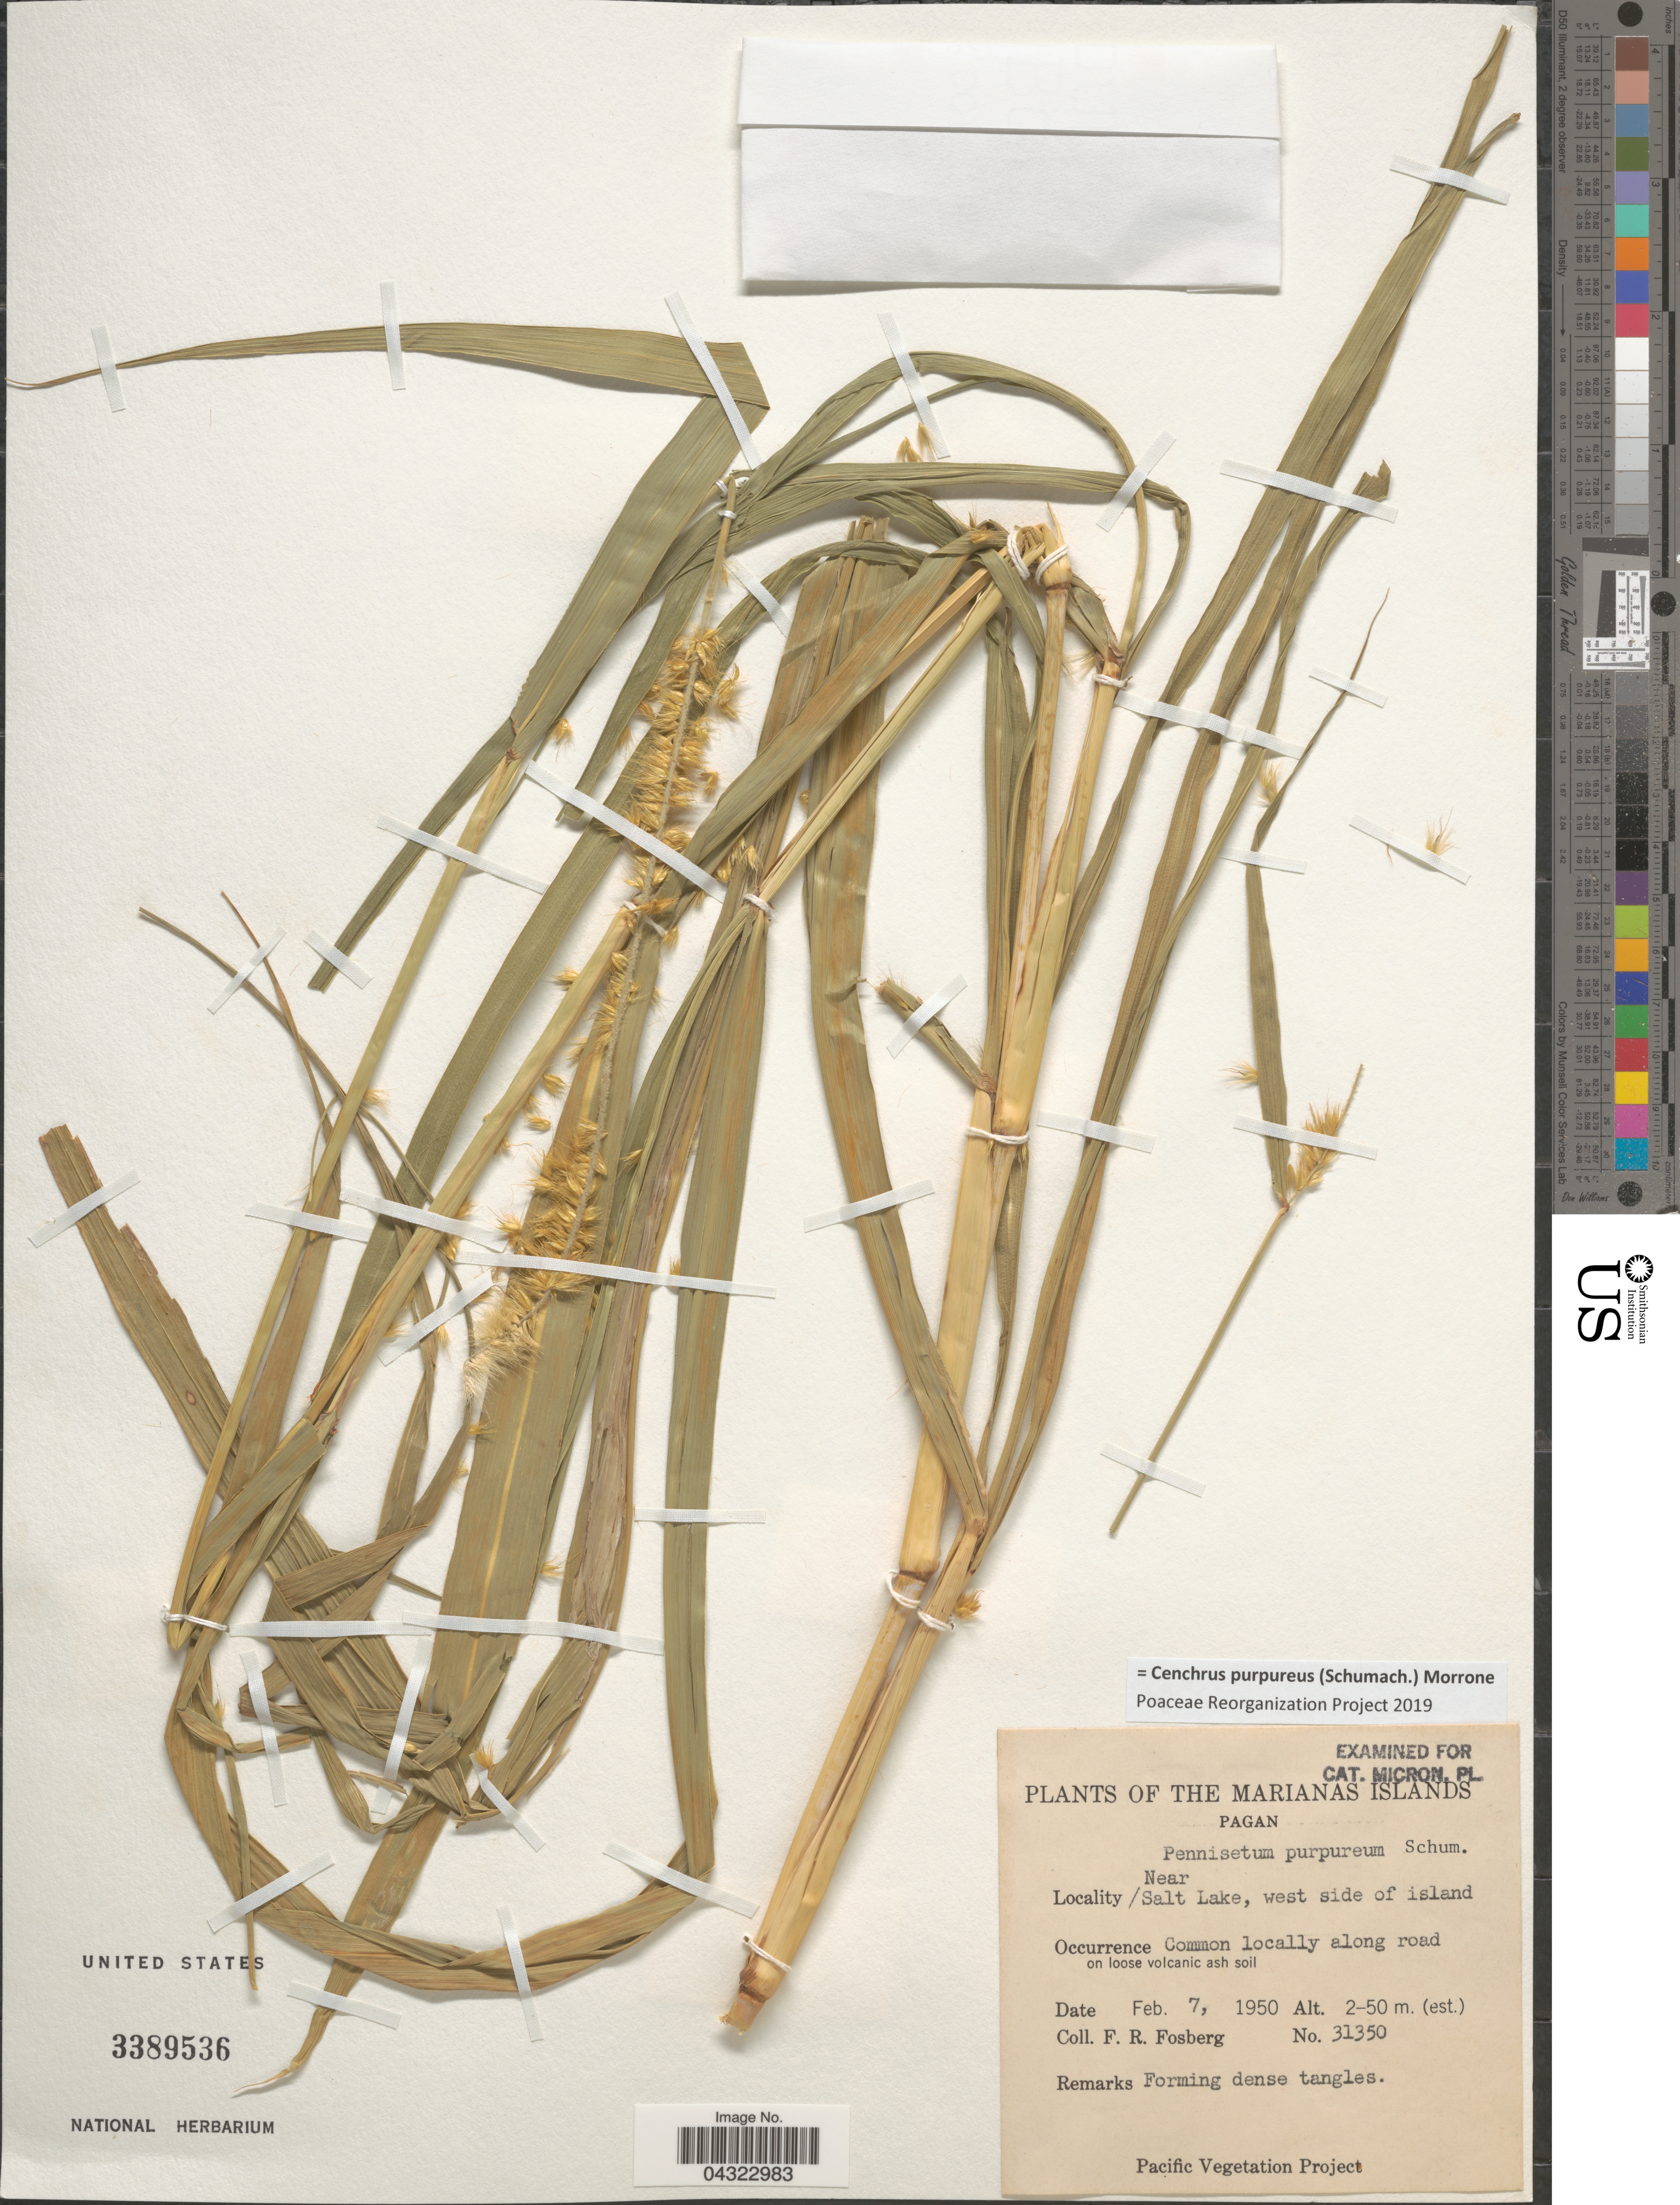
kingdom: Plantae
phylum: Tracheophyta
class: Liliopsida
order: Poales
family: Poaceae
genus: Cenchrus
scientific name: Cenchrus purpureus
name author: (Schumach.) Morrone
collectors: F. R. Fosberg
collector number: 31350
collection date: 1950-02-07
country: Northern Mariana Islands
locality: The Marianas Islands. Pagan. Near Salt Lake, west side of island. Common locally along road on loose volcanic ash soil.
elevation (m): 2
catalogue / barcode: US 3389536